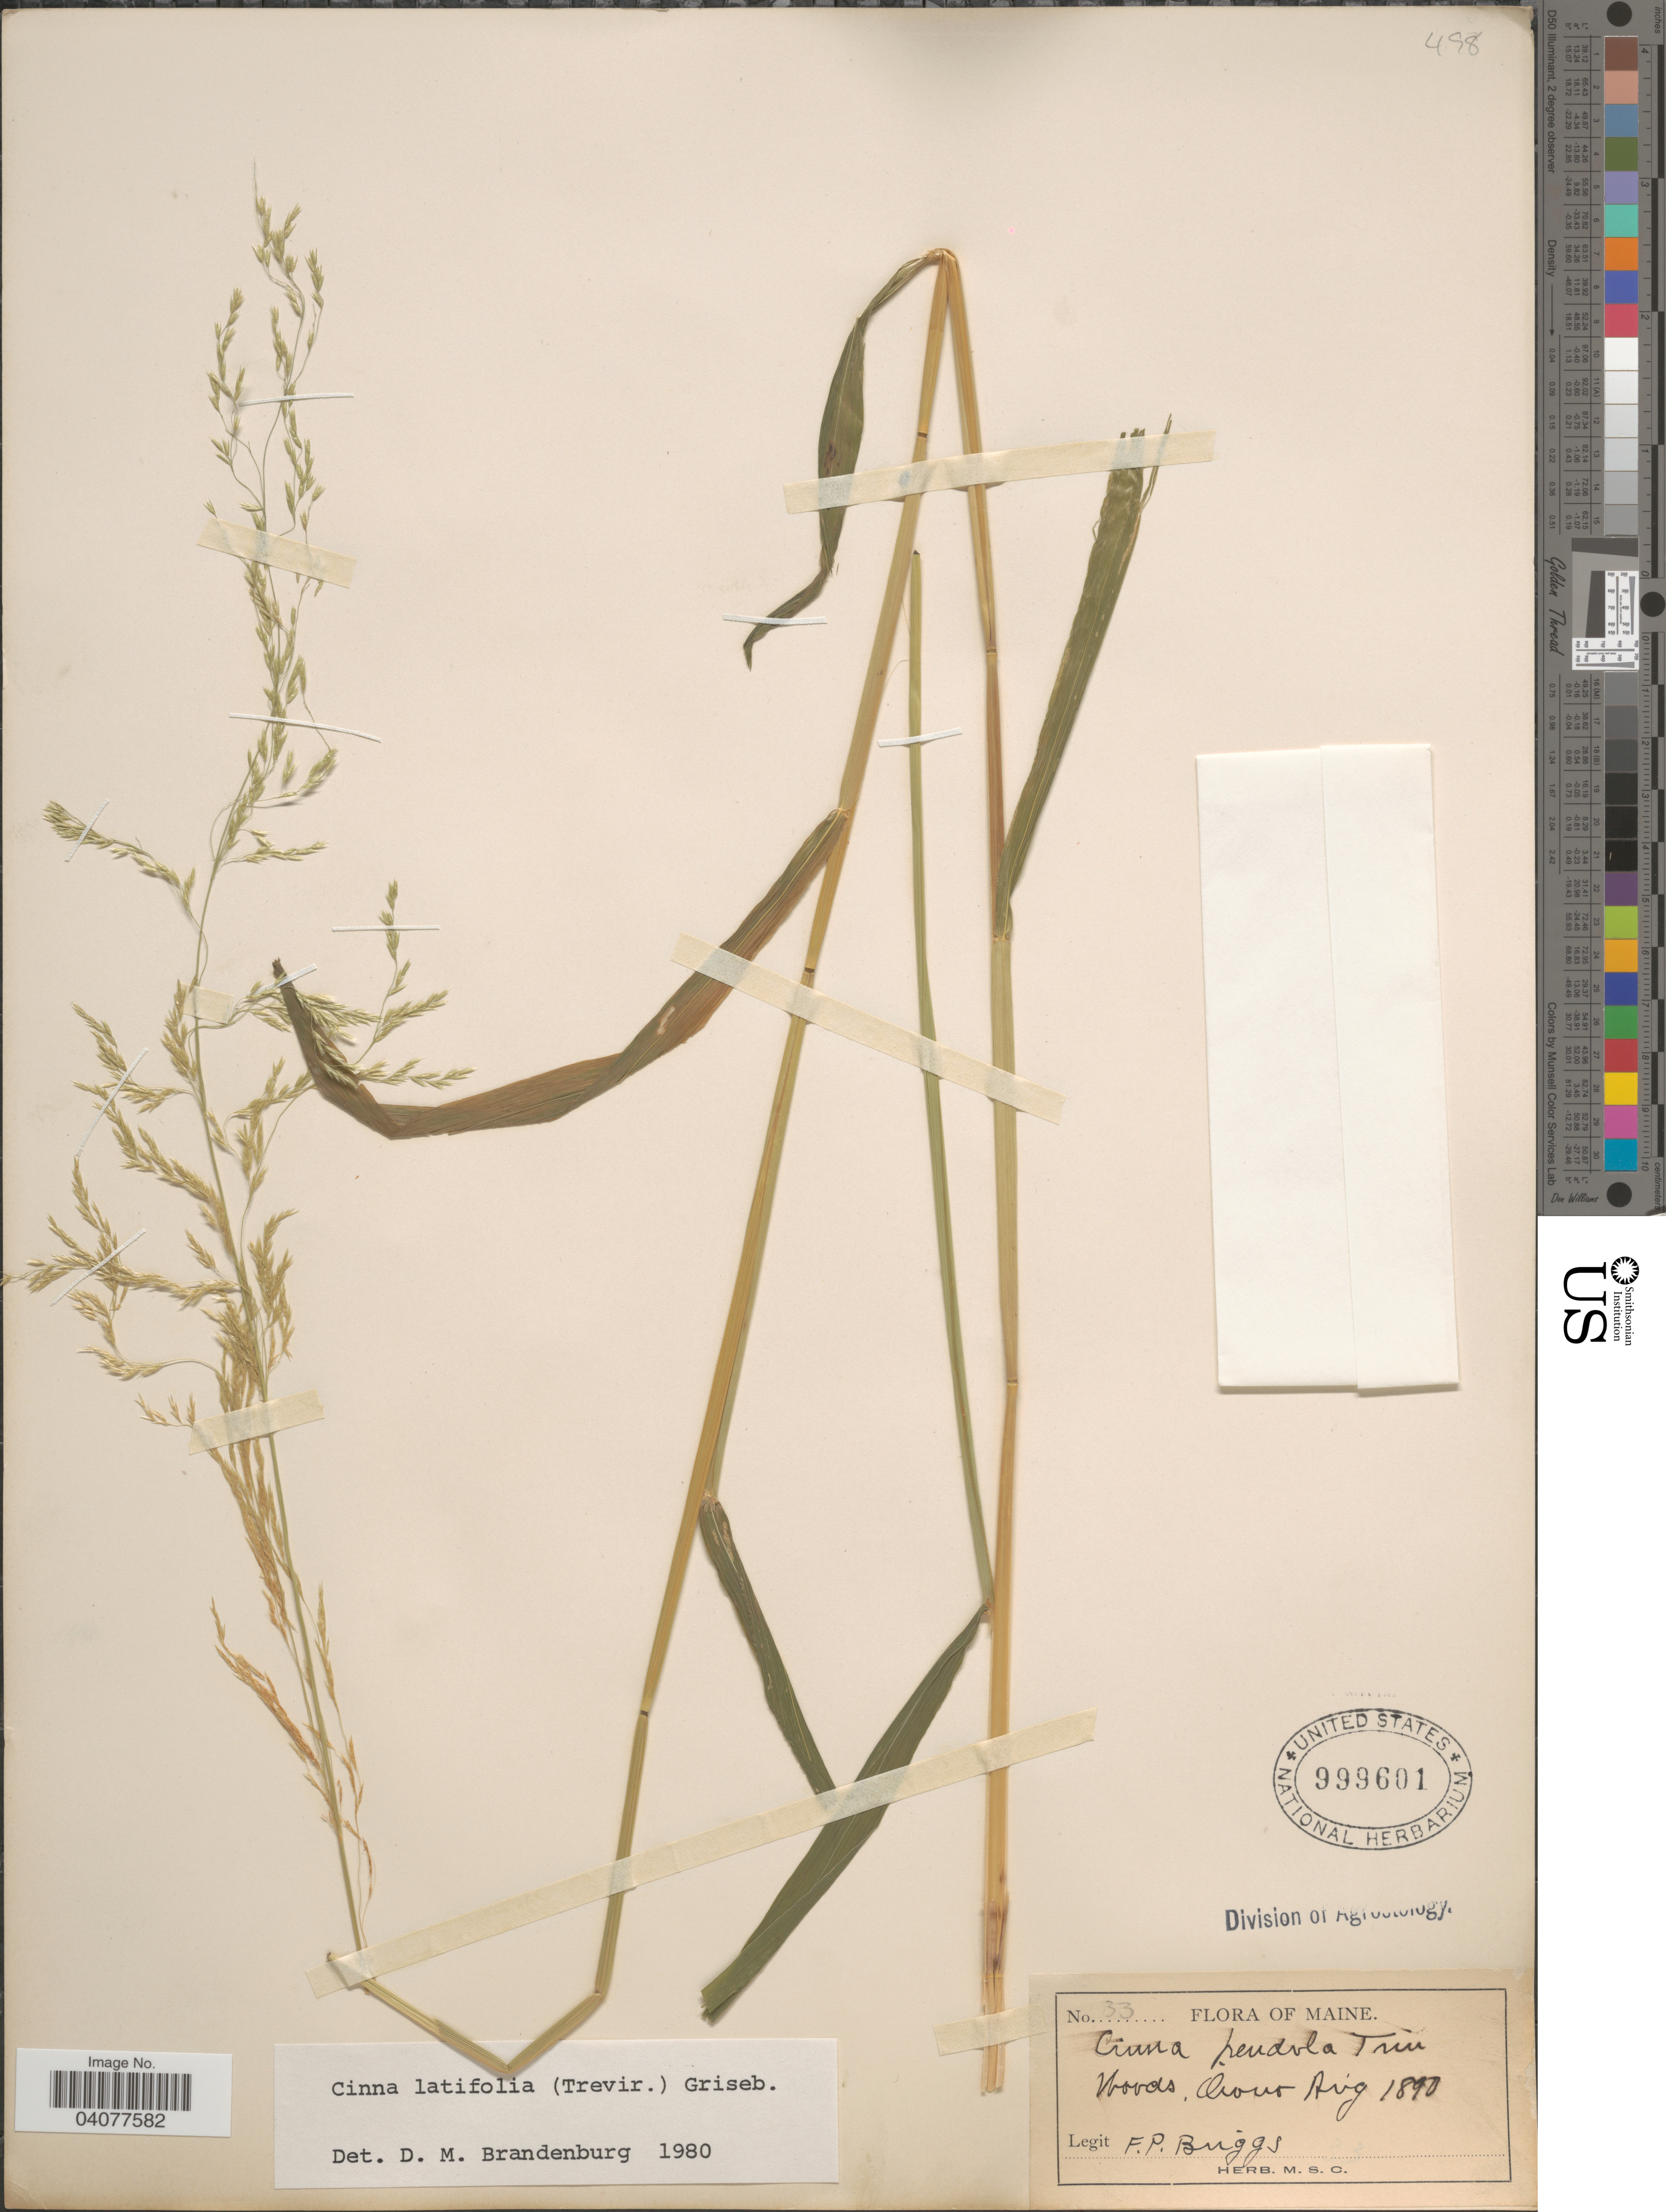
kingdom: Plantae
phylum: Tracheophyta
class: Liliopsida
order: Poales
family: Poaceae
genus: Cinna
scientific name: Cinna latifolia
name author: (Trevir. ex Goeppert) Griseb.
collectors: F. Briggs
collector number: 33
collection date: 1890-08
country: United States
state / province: Maine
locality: Woods, Orono.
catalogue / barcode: US 999601